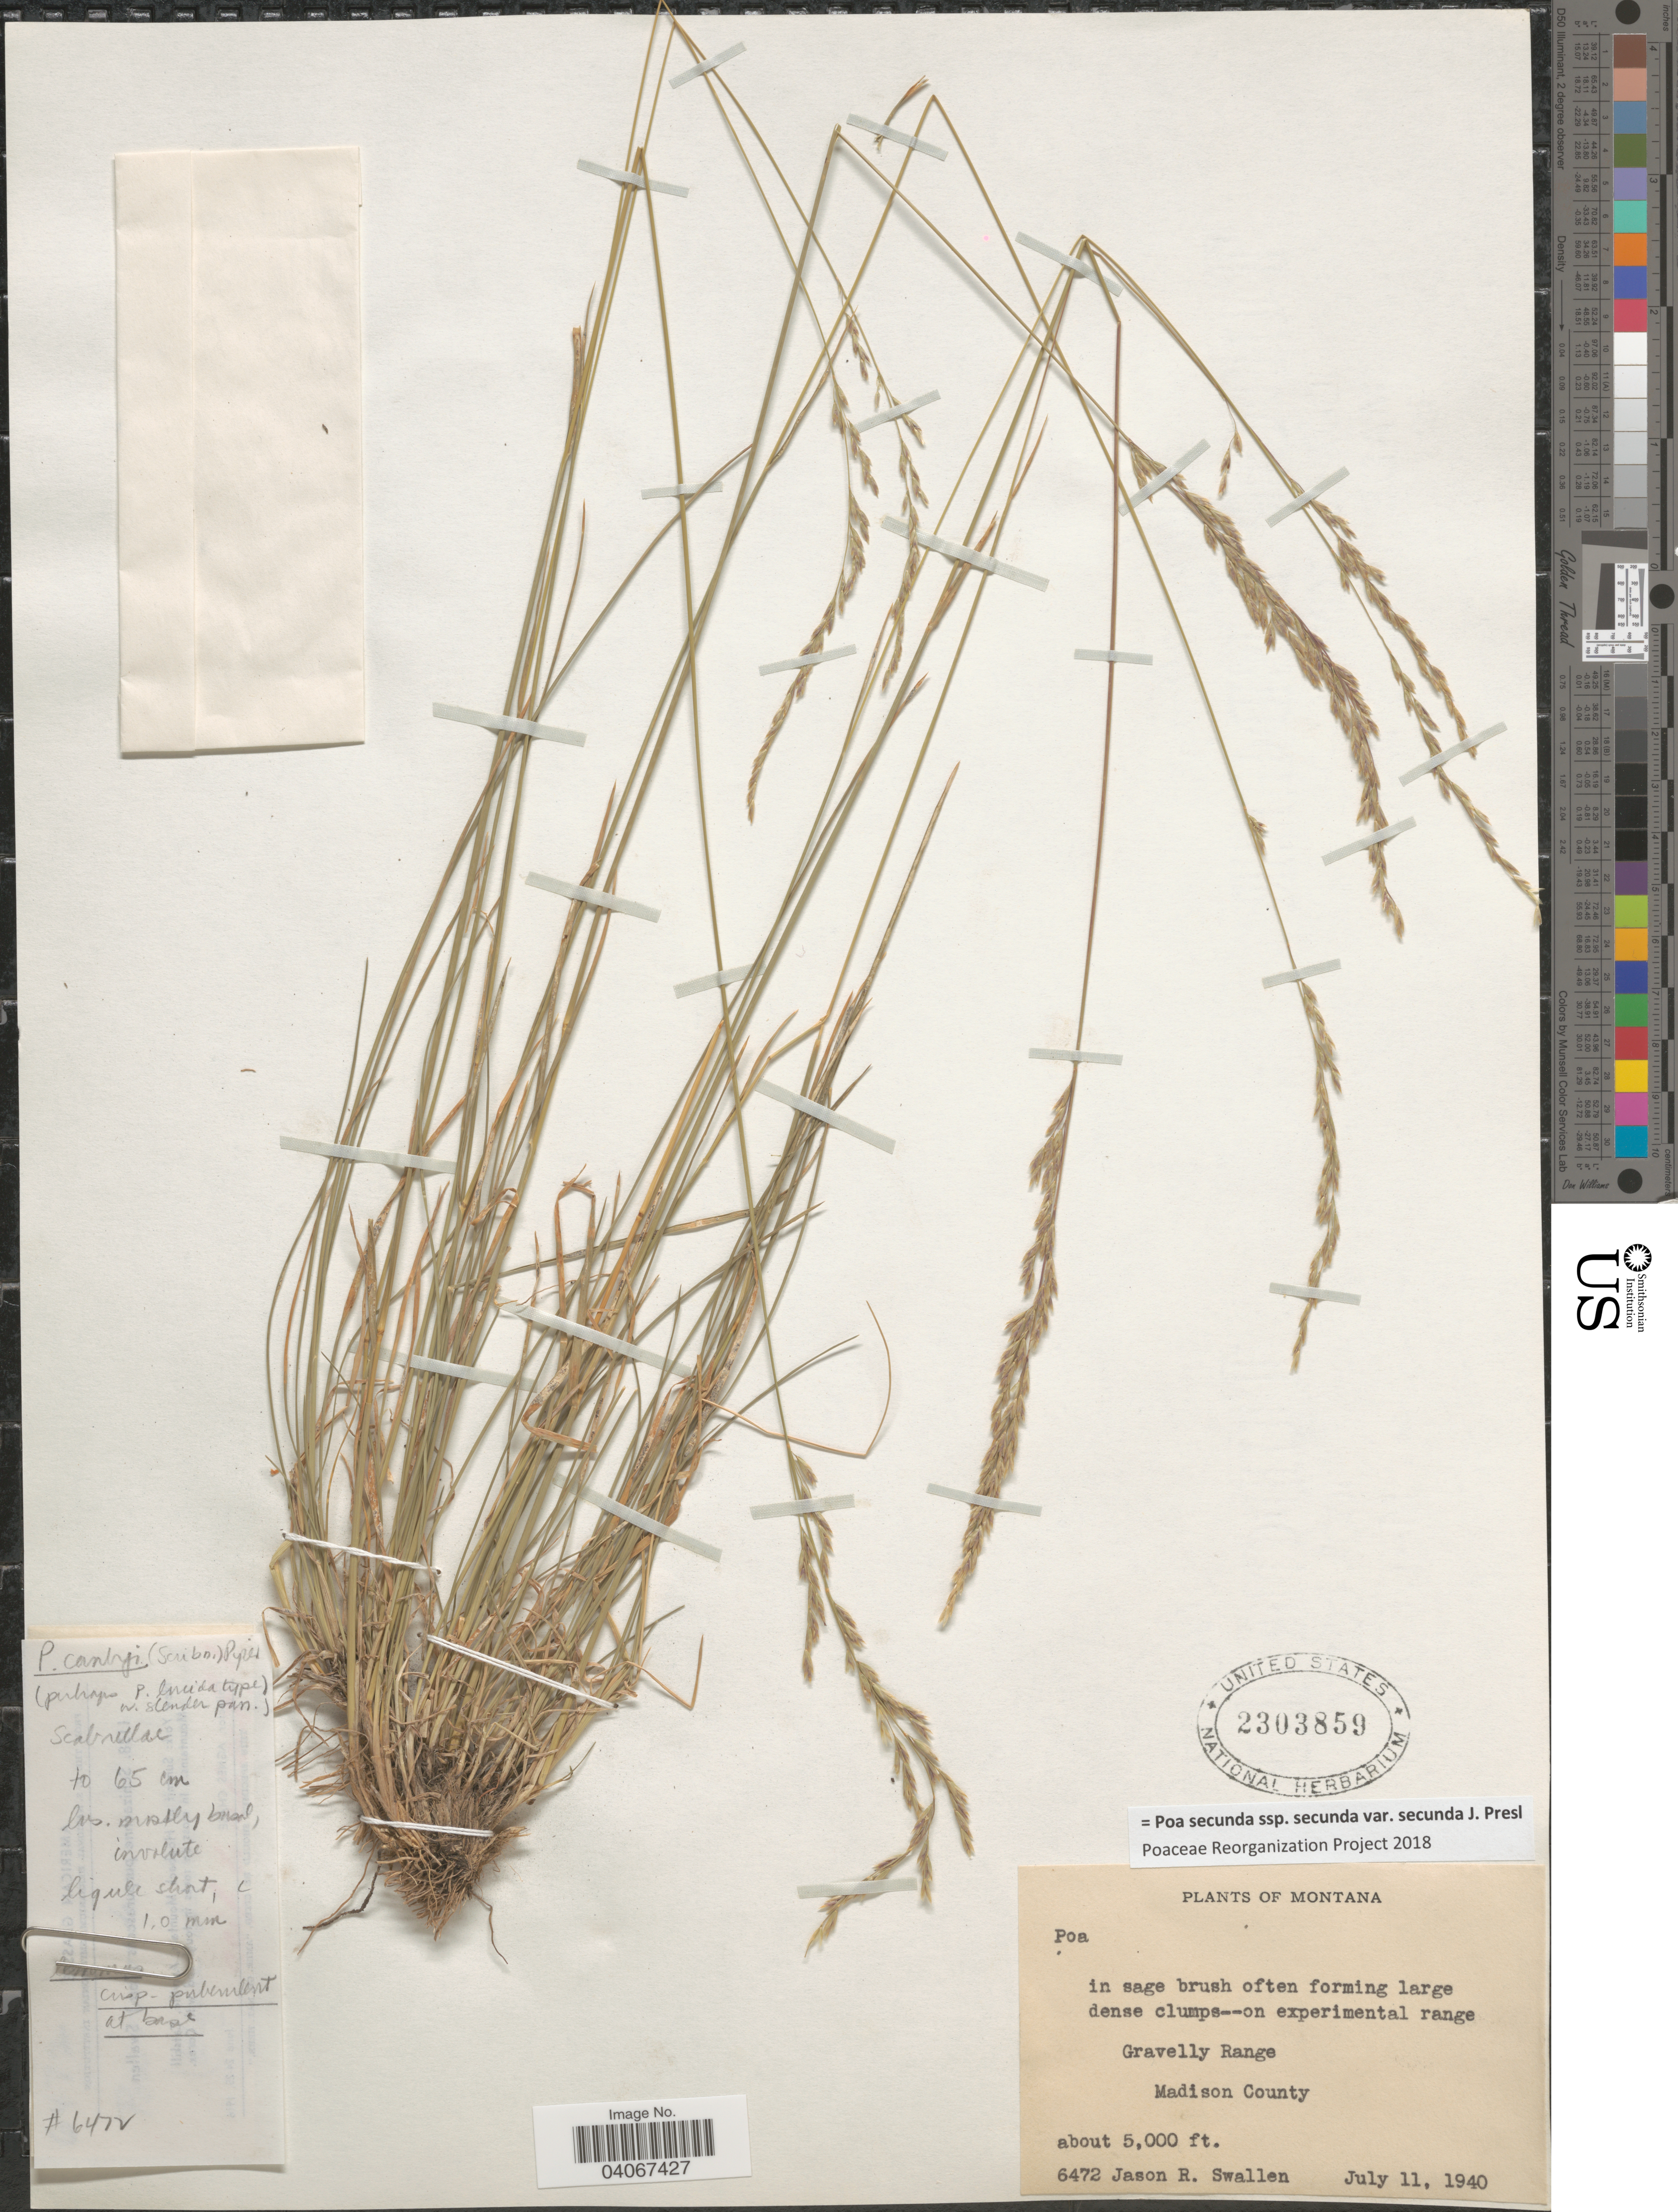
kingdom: Plantae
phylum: Tracheophyta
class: Liliopsida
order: Poales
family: Poaceae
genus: Poa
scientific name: Poa secunda subsp. secunda var. secunda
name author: J. Presl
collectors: J. R. Swallen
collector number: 6472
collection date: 1940-07-11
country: United States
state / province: Montana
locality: Gravelly Range. Madison County.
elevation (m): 1524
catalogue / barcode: US 2303859